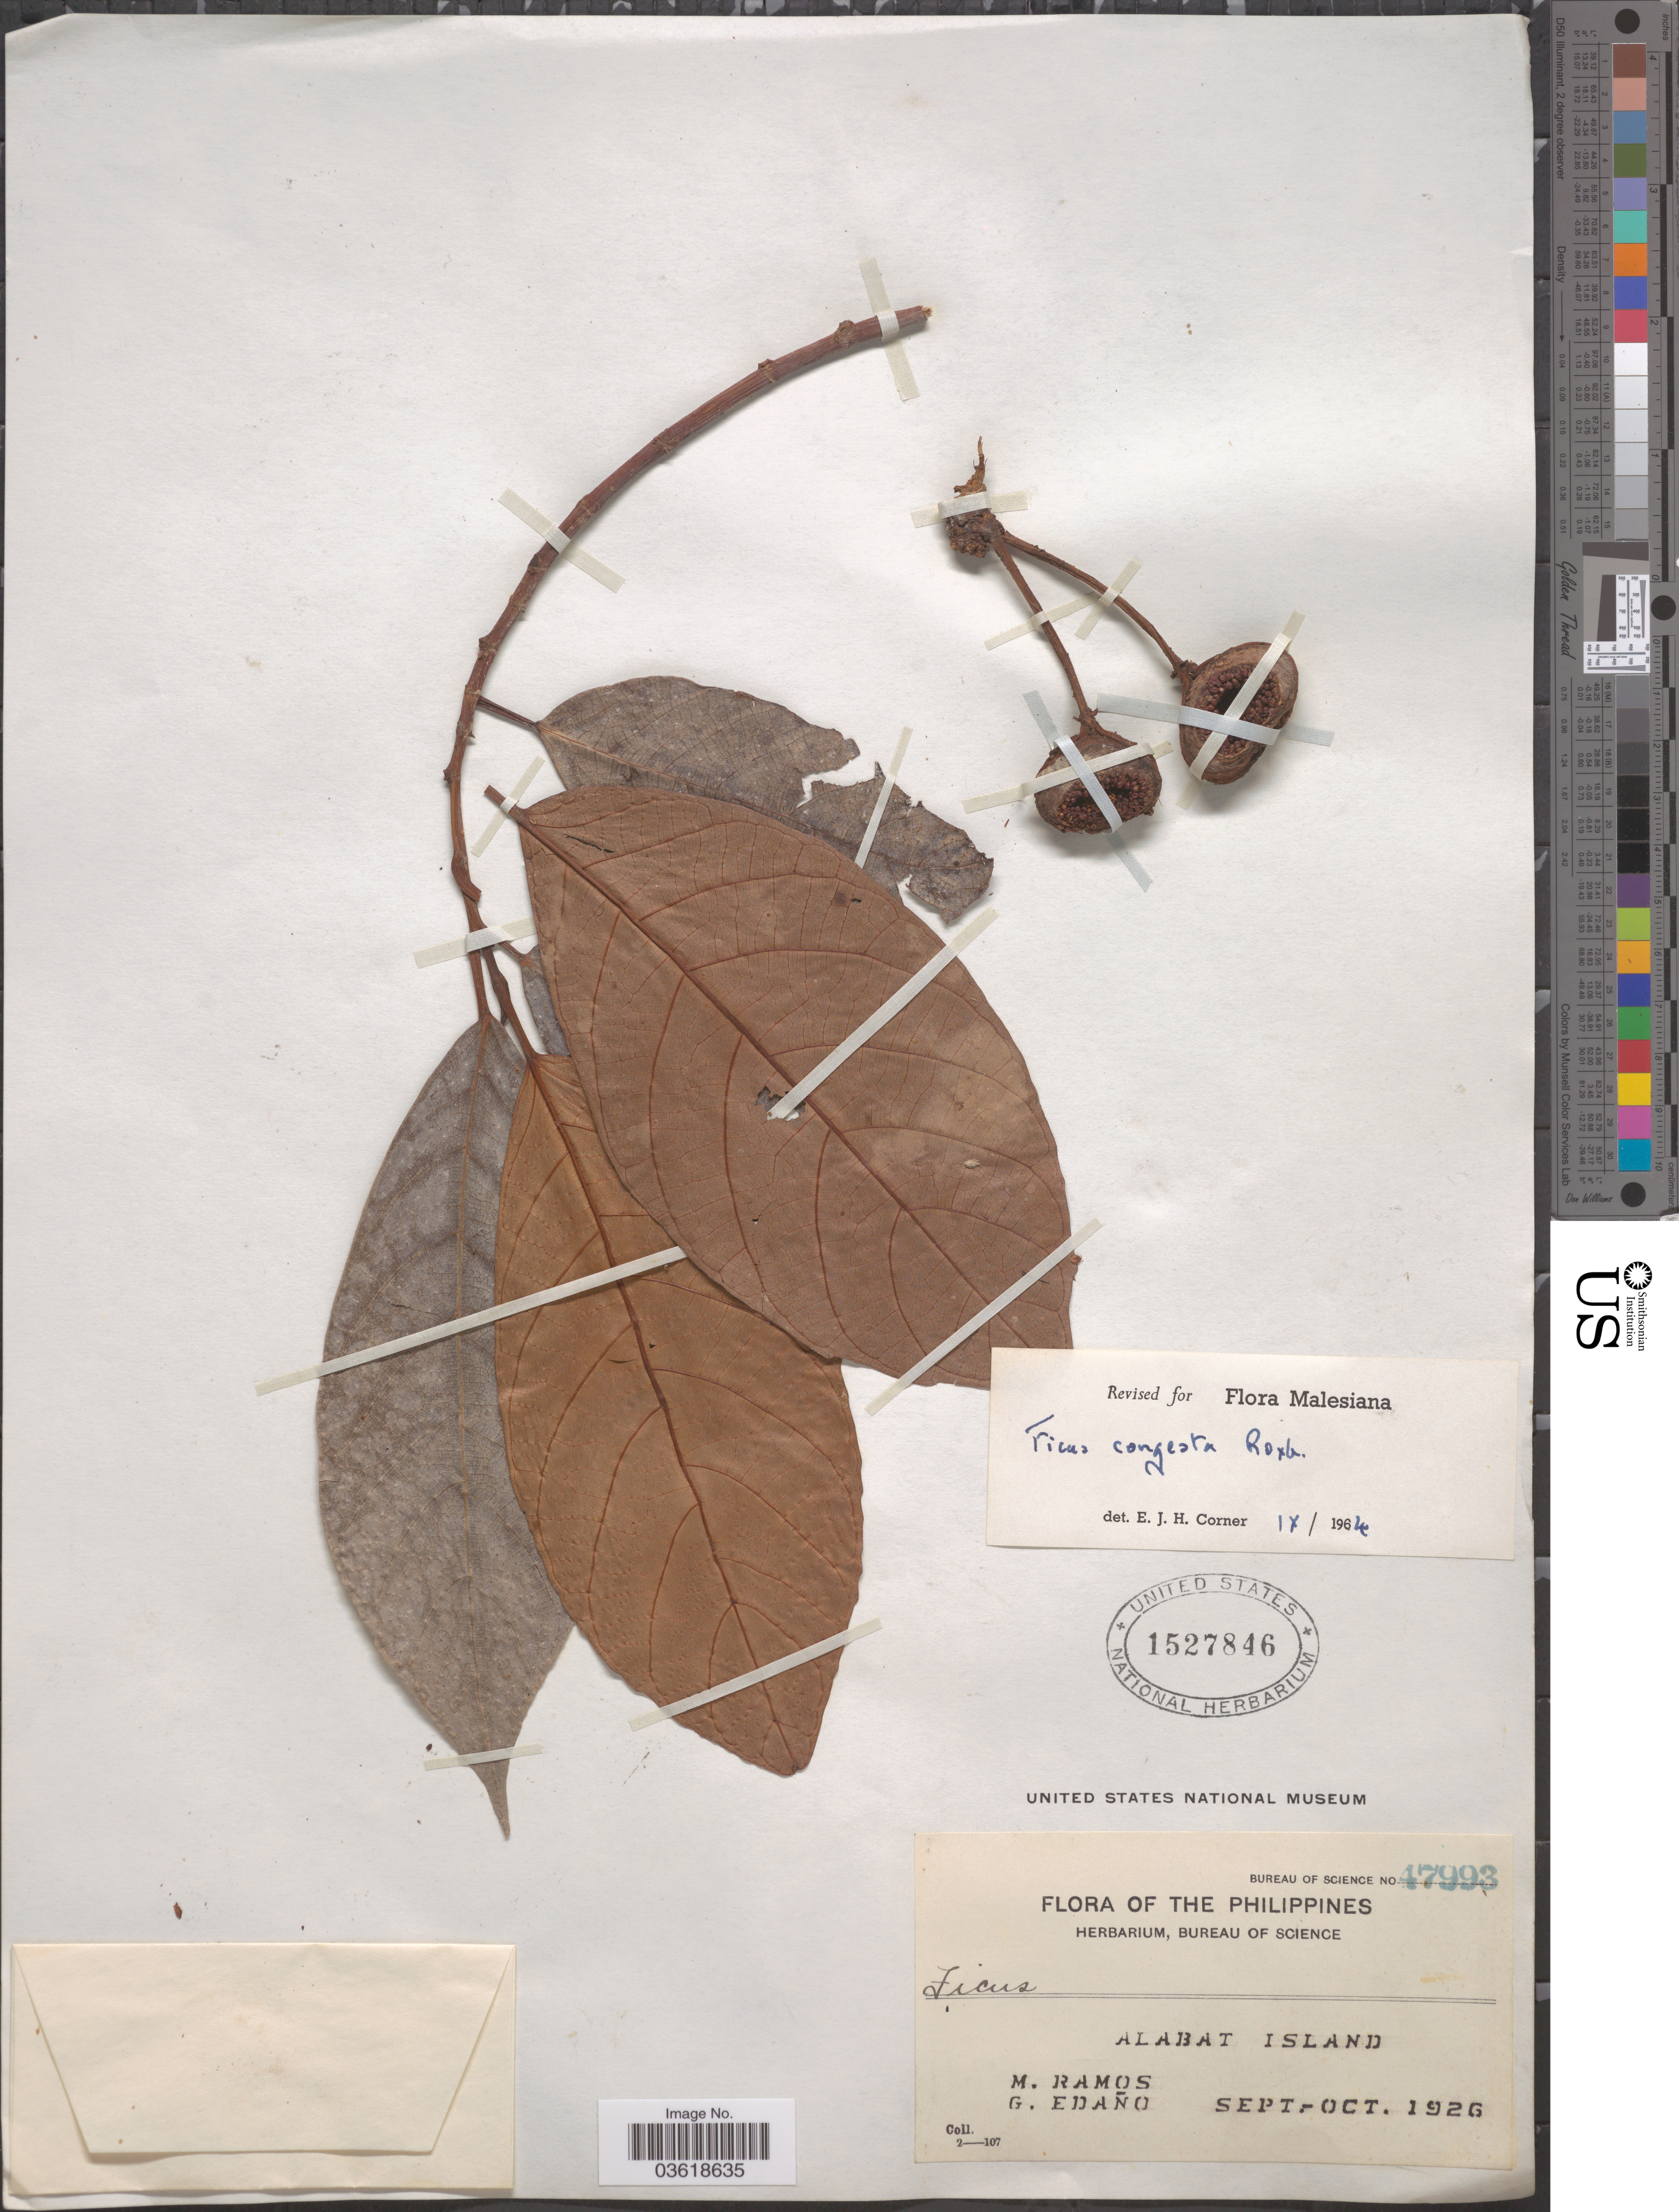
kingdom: Plantae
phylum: Tracheophyta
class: Magnoliopsida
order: Rosales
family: Moraceae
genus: Ficus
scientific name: Ficus congesta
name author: Roxb.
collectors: M. Ramos & G. Edaño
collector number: Bureau of Science 47993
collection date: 1926-09/1926-10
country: Philippines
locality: Alabat Island.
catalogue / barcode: US 1527846